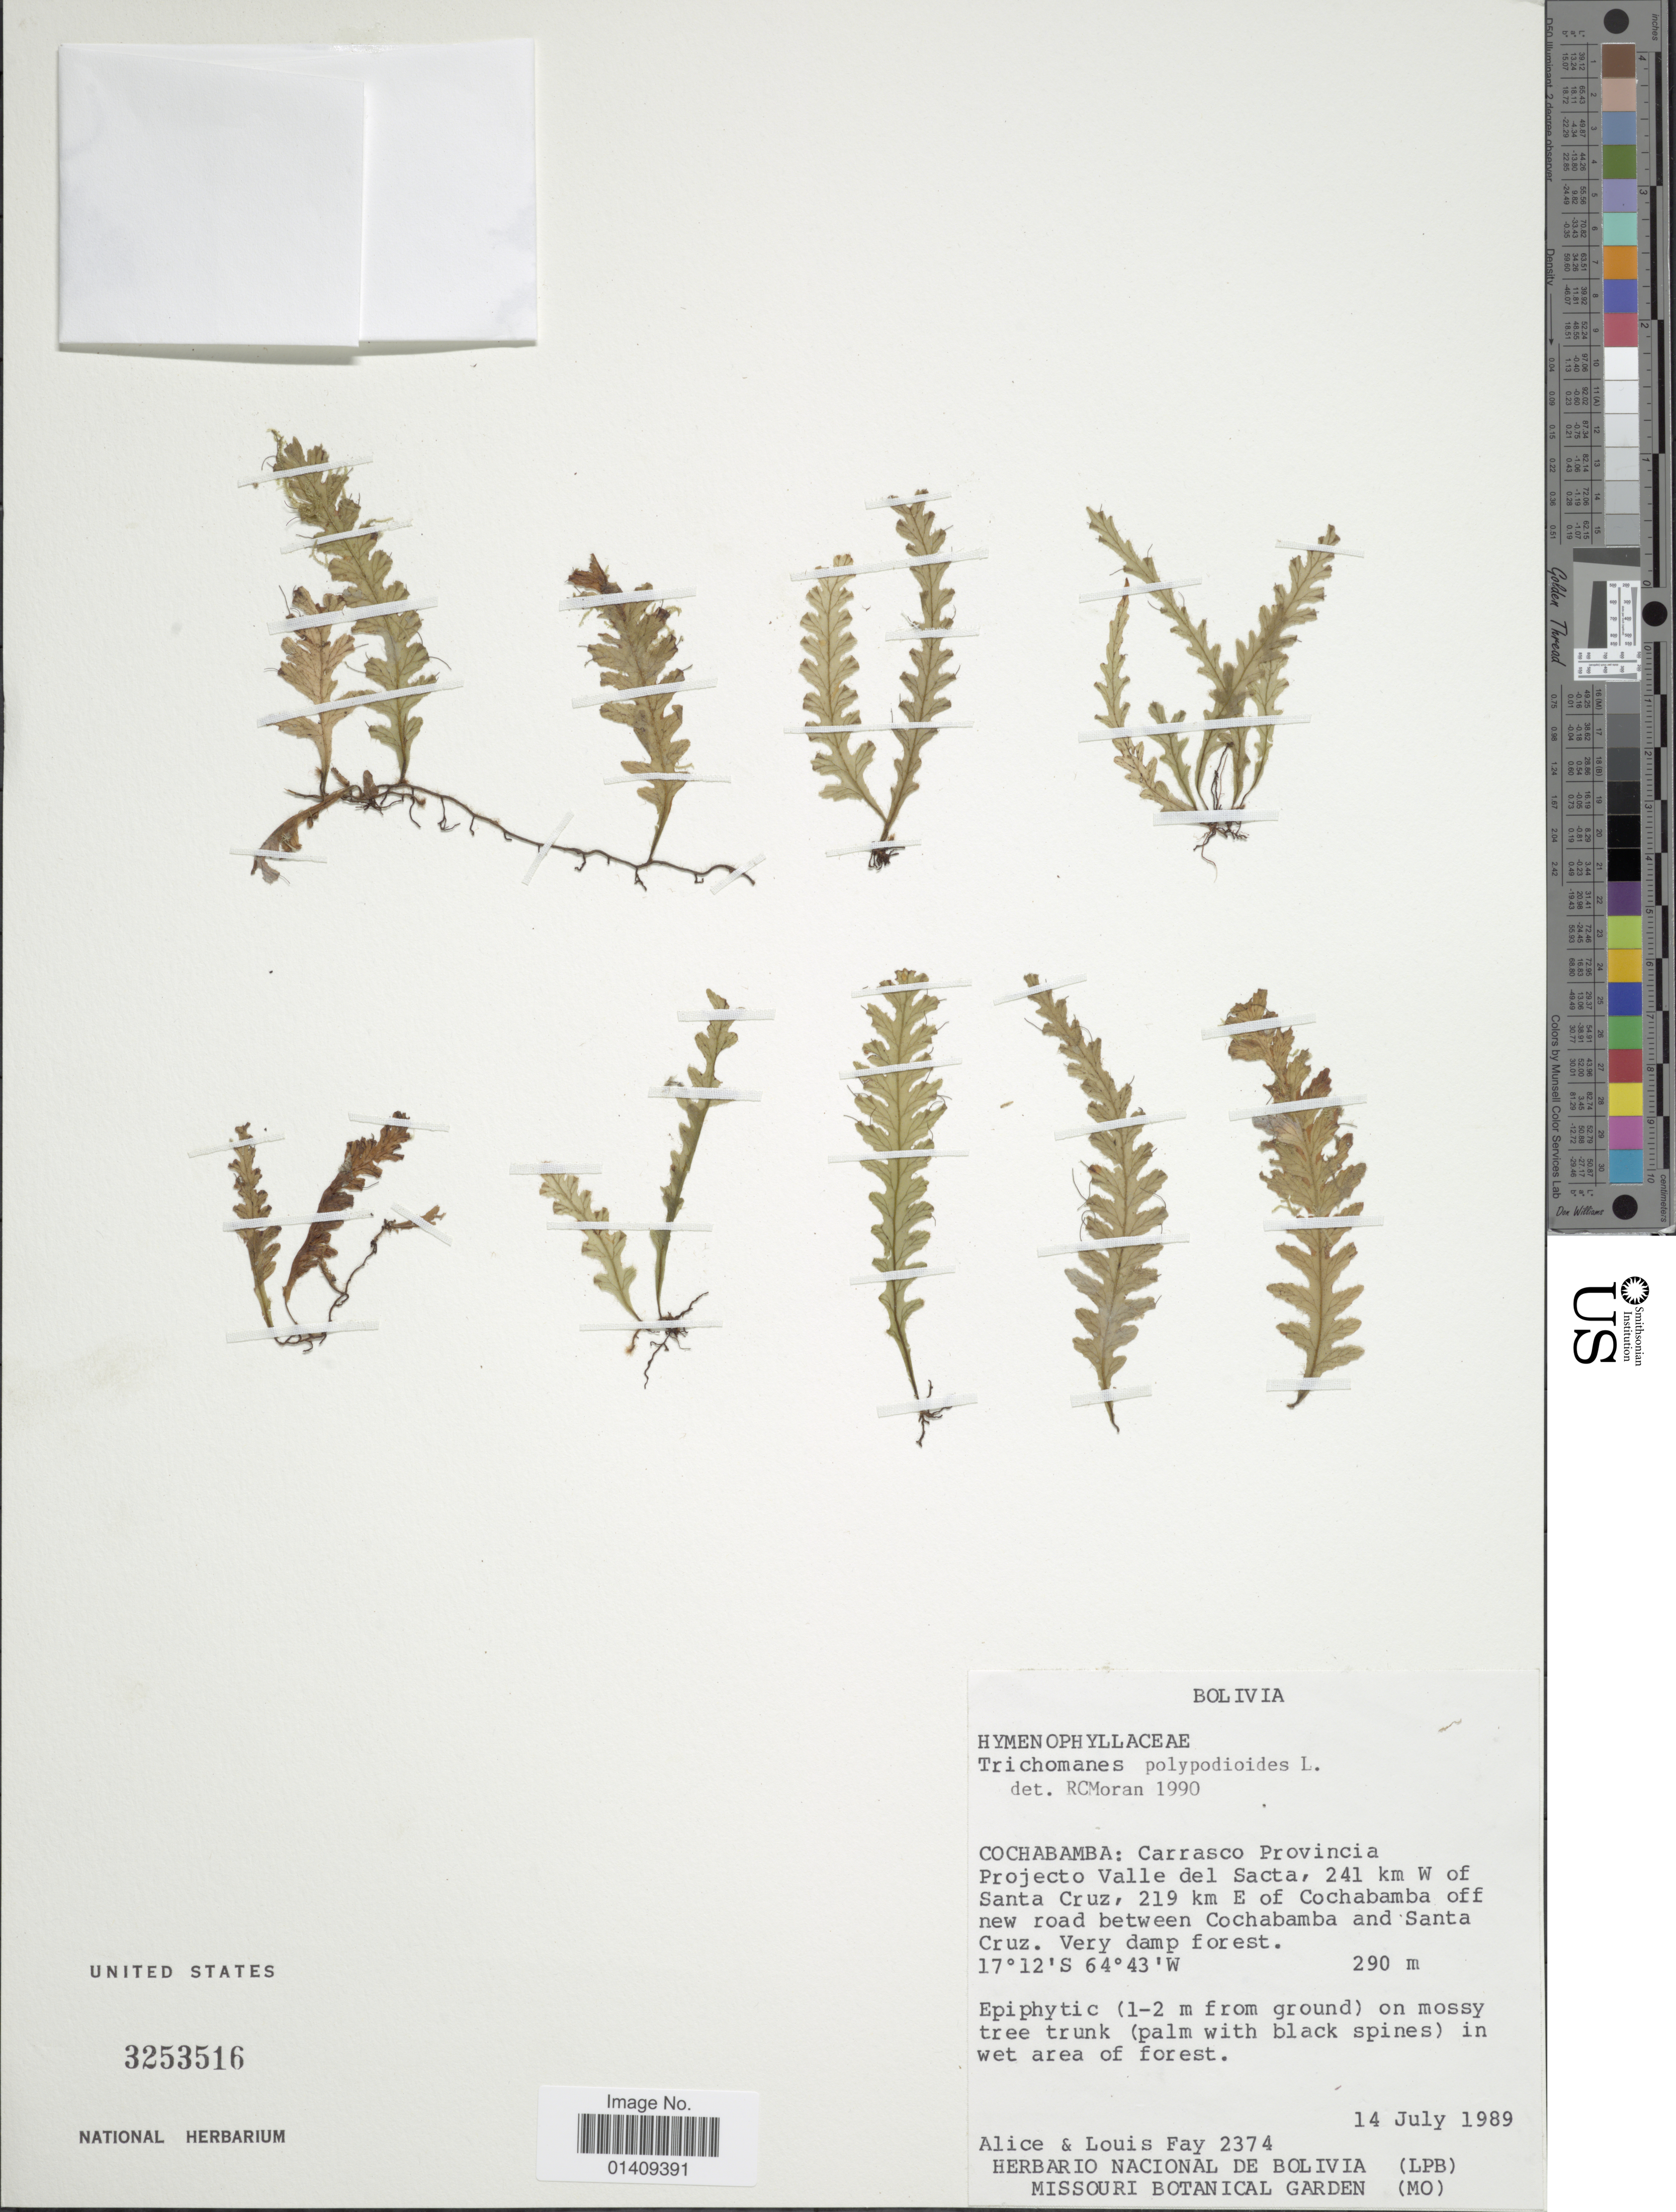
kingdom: Plantae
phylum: Tracheophyta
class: Polypodiopsida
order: Hymenophyllales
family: Hymenophyllaceae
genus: Trichomanes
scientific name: Trichomanes polypodioides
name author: L.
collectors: A. Fay & L. Fay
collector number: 2374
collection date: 1989-07-14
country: Bolivia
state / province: Cochabamba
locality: Cochabamba: Carrasco provincia projecto Valle del Sacta 241 km W of Santa Cruz 219km E of Cochabamba off new road between Cochabamba and Santa Cruz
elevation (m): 290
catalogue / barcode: US 3253516